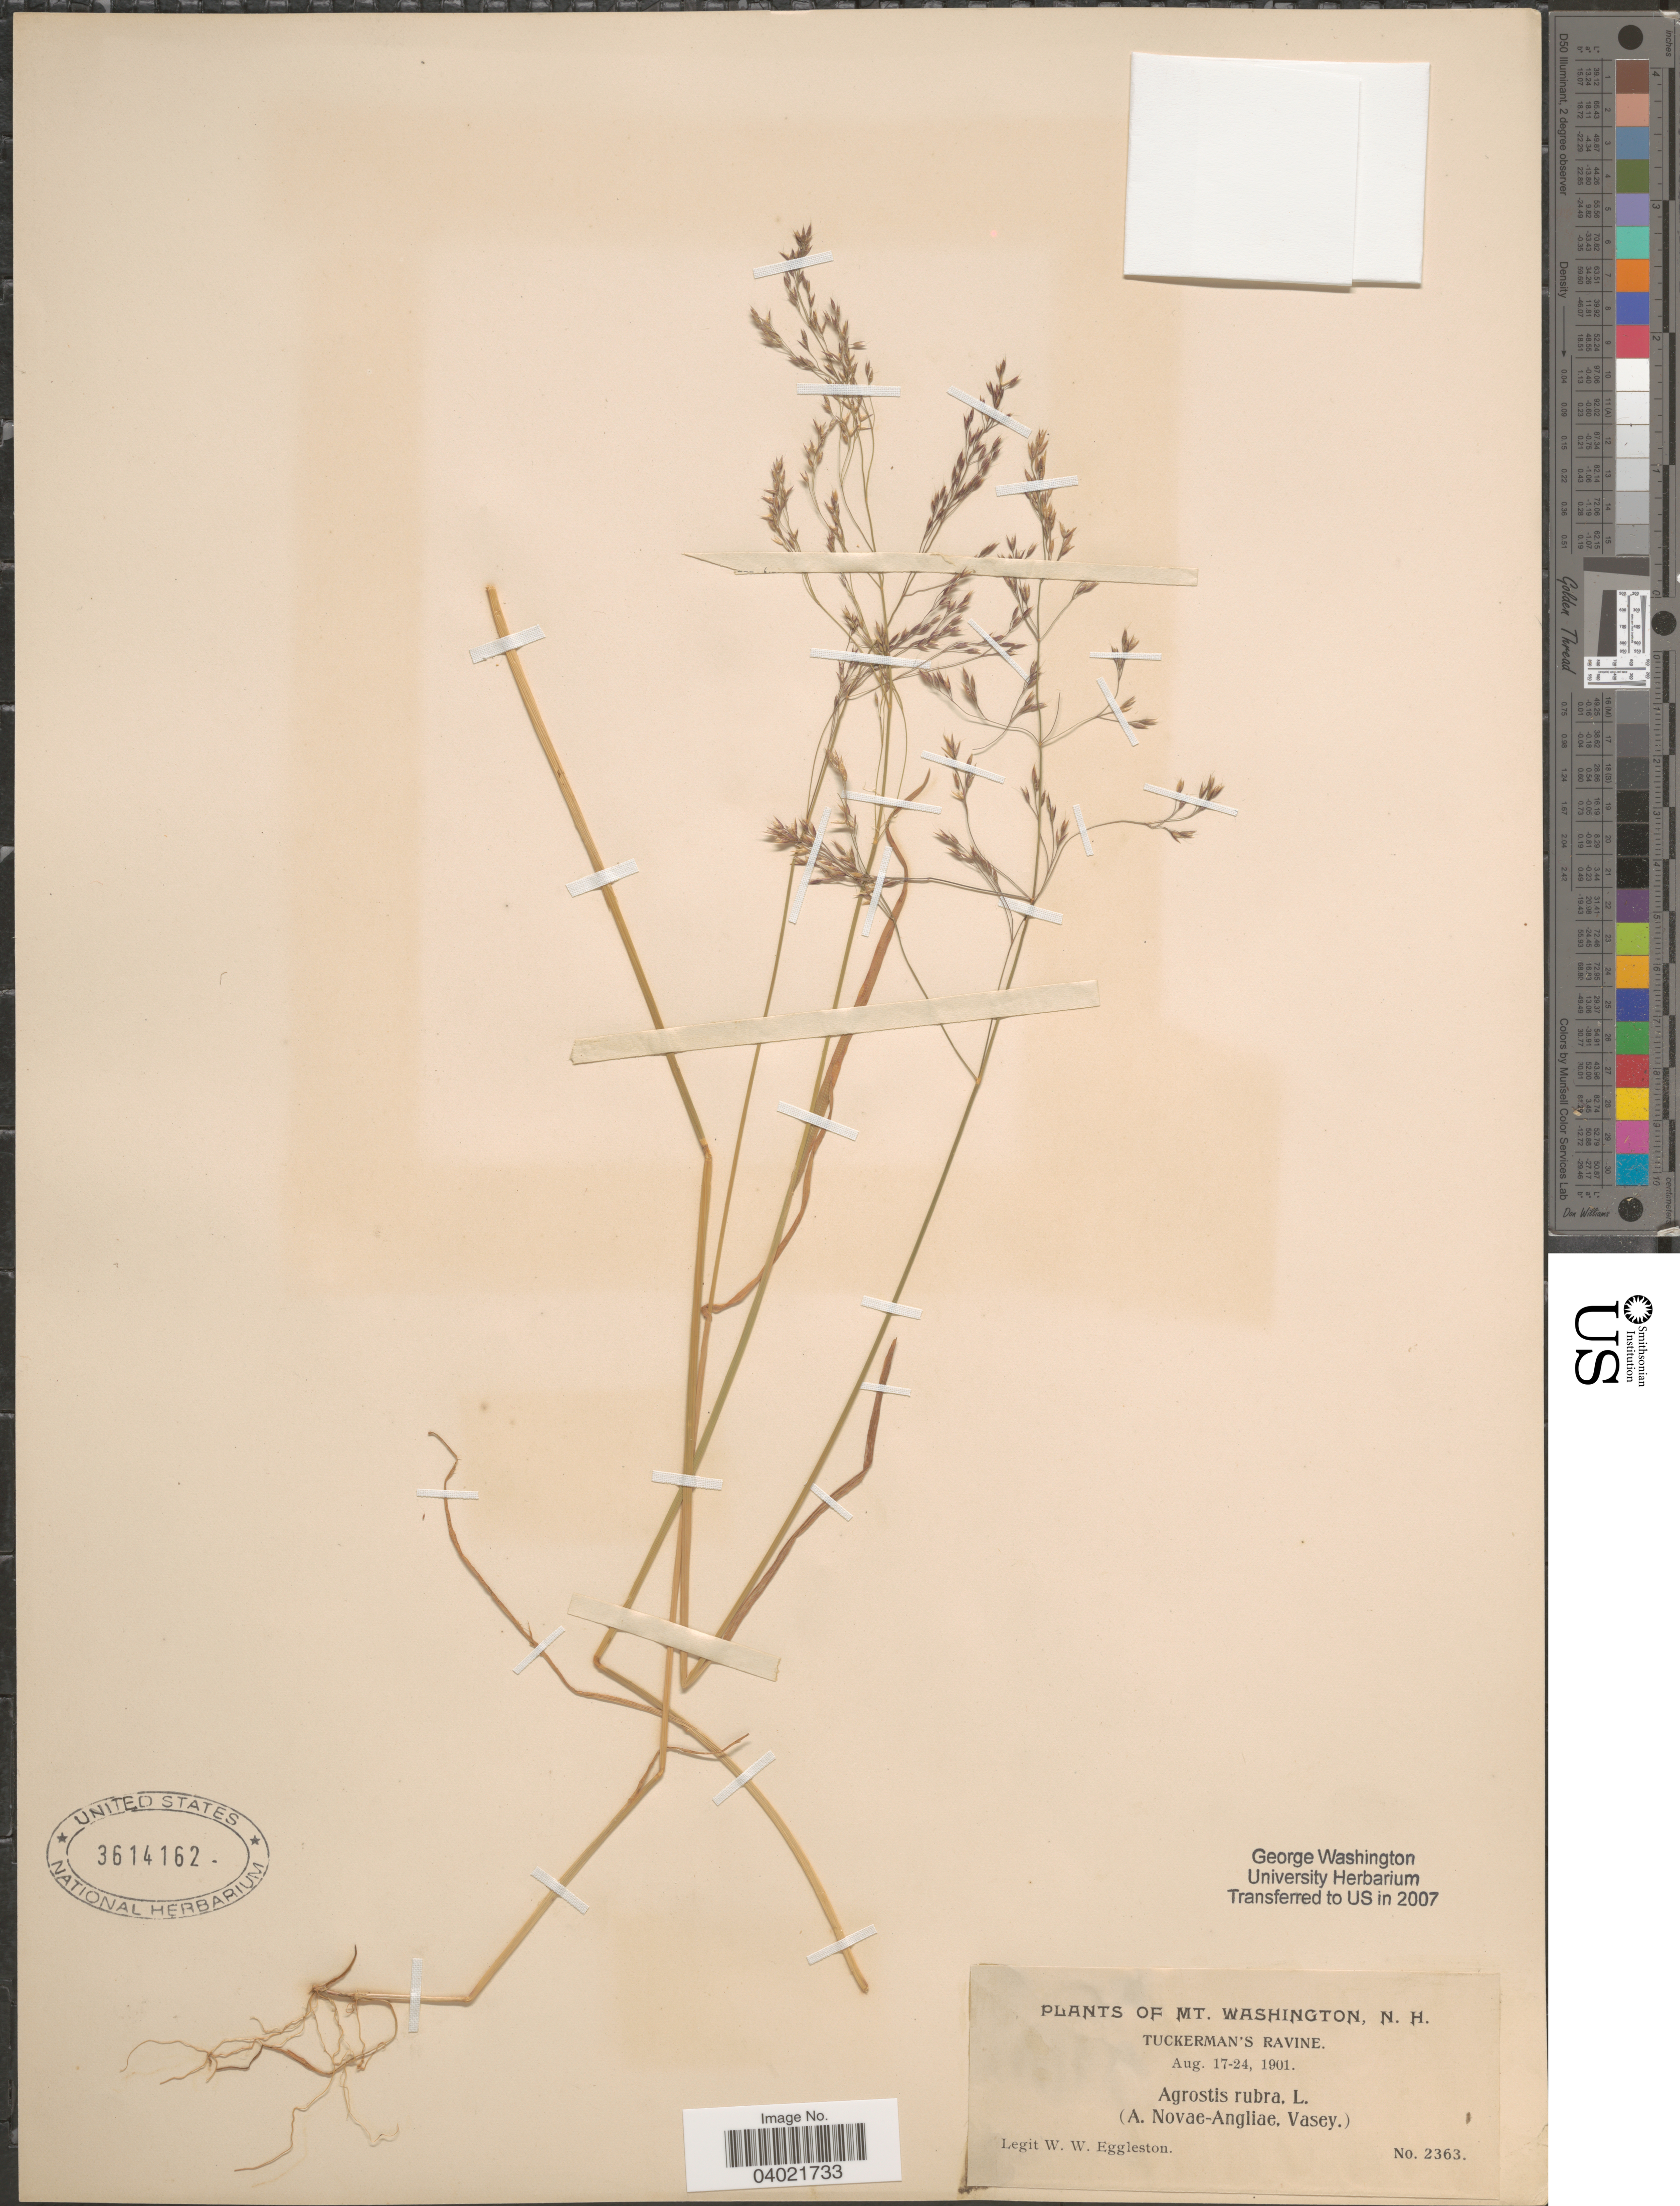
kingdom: Plantae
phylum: Tracheophyta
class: Liliopsida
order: Poales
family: Poaceae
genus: Agrostis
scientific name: Agrostis perennans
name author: (Walter) Tuck.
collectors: W. W. Eggleston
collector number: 2363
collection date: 1901-08-17/1901-08-24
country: United States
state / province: New Hampshire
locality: Mt. Washington. Tuckerman's Ravine.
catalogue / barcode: US 3614162